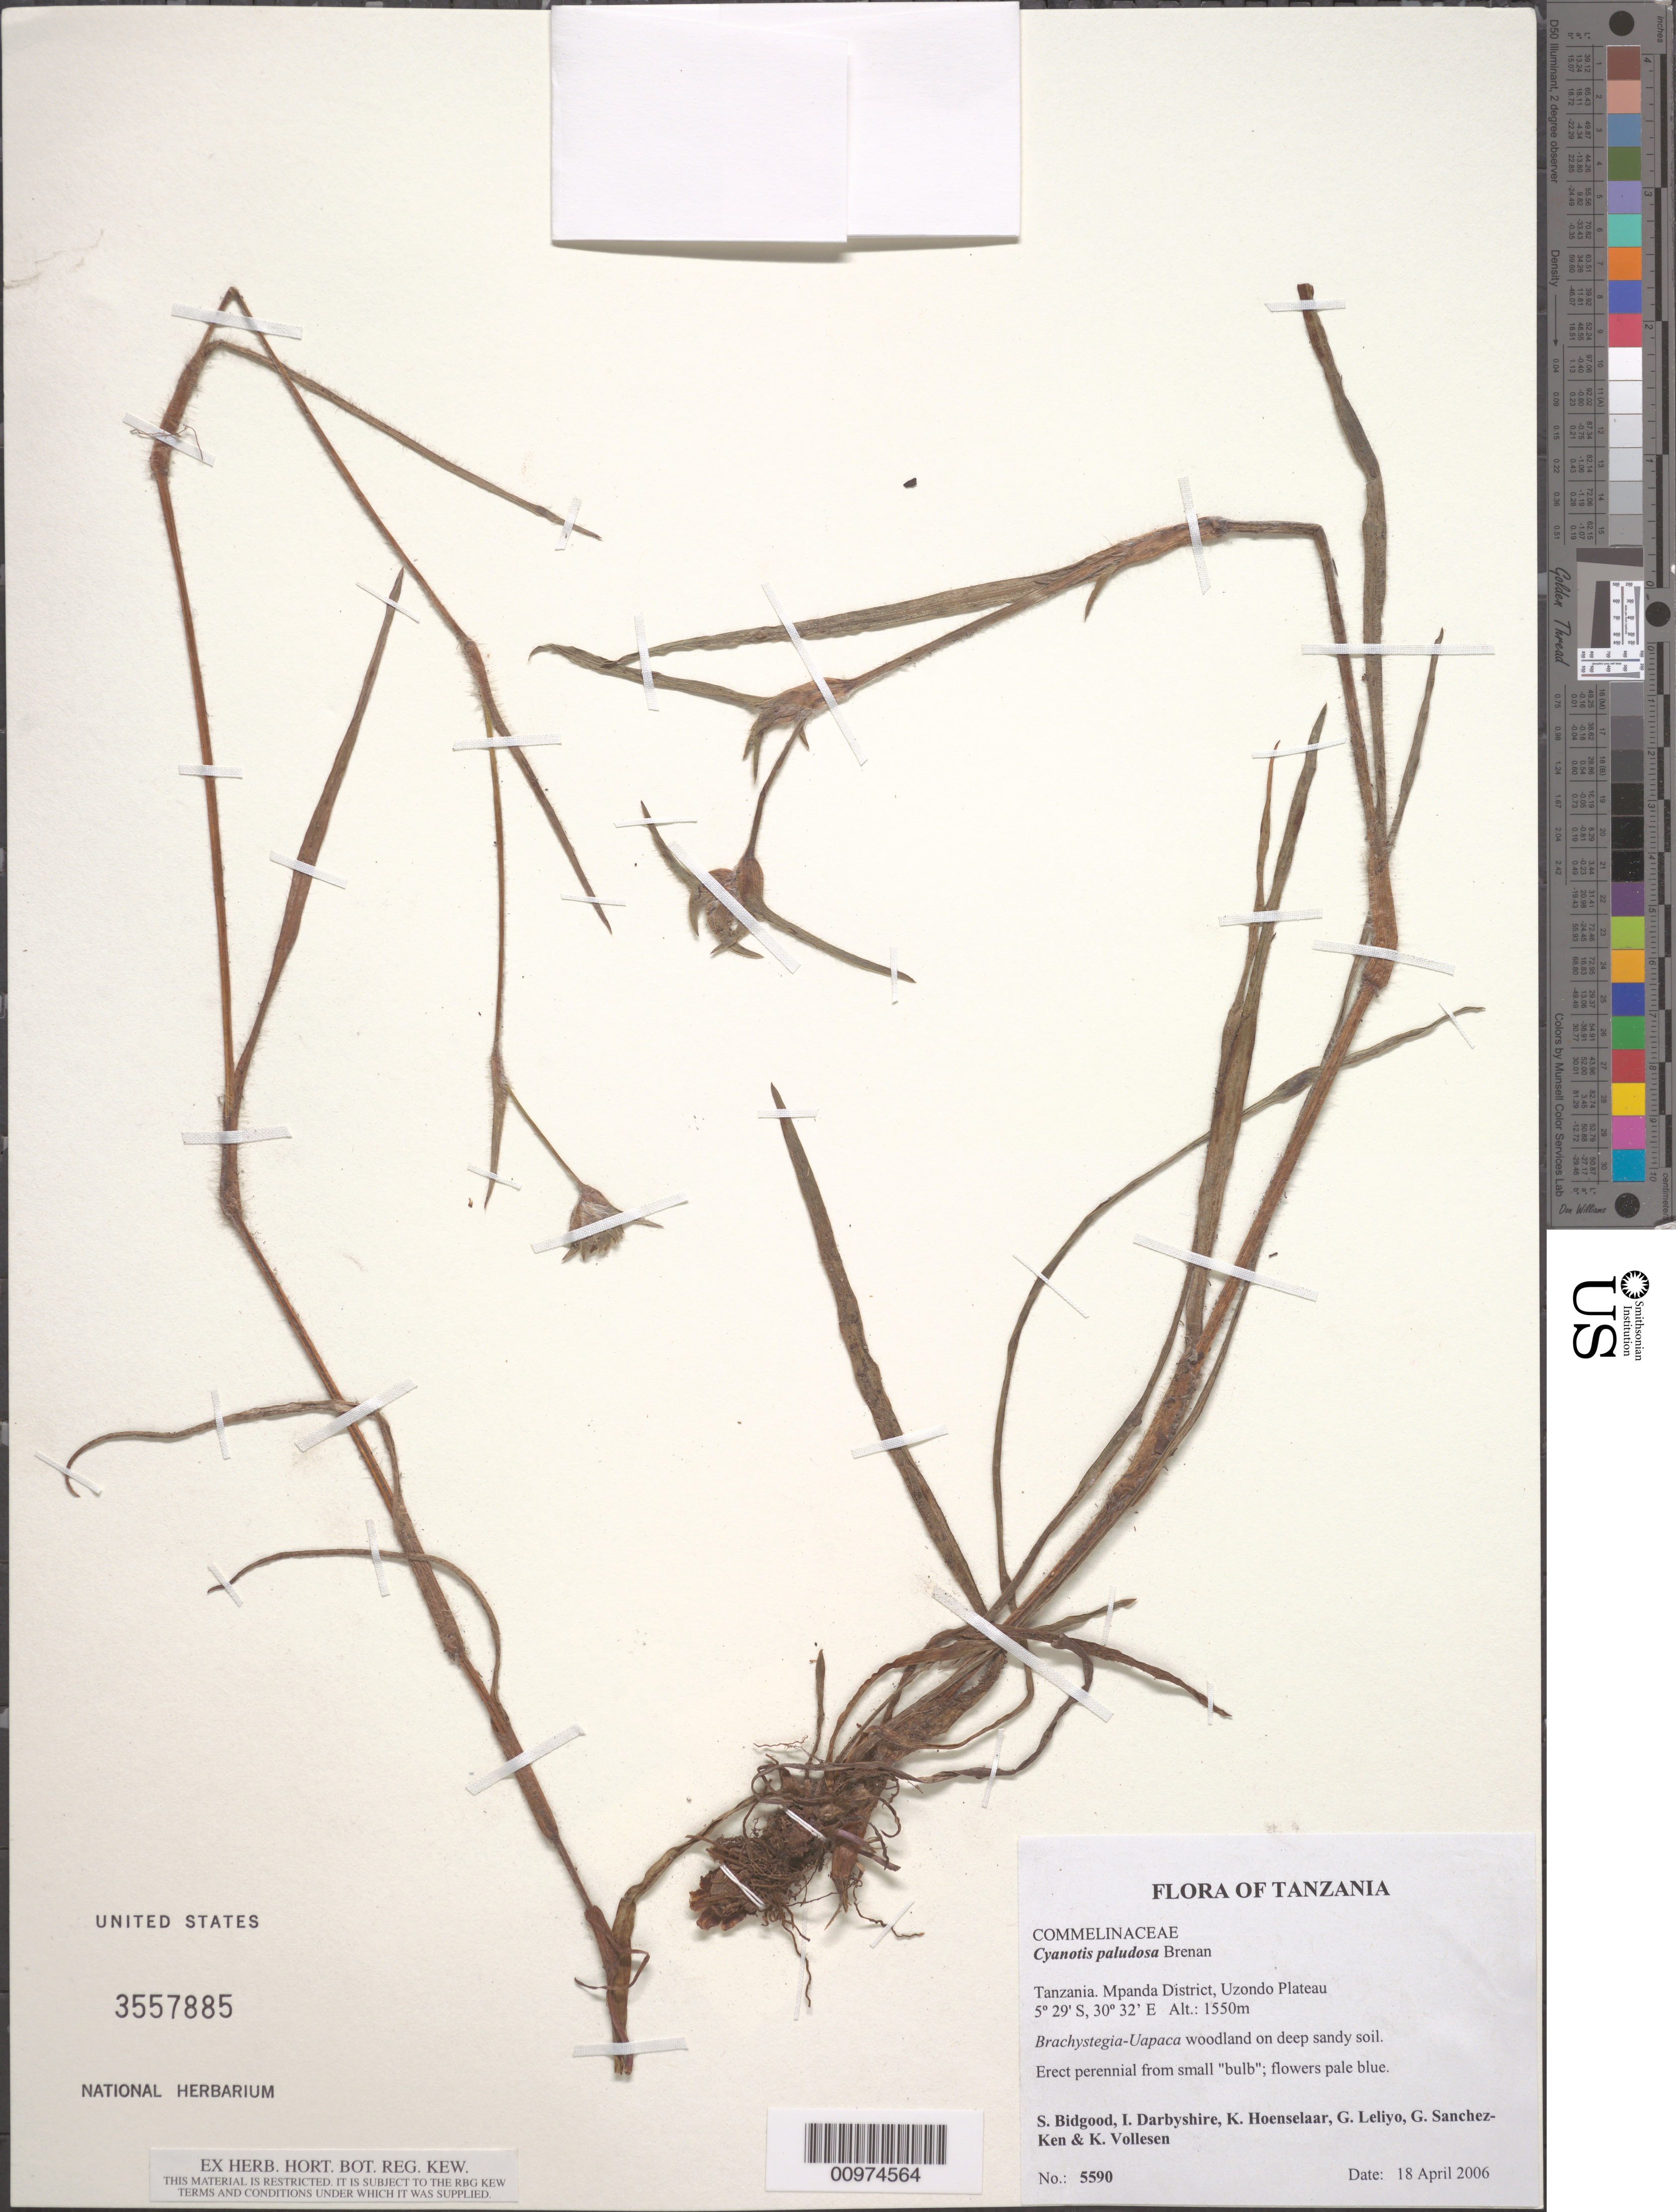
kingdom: Plantae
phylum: Tracheophyta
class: Liliopsida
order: Commelinales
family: Commelinaceae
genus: Cyanotis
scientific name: Cyanotis paludosa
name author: Brenan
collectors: S. Bidgood, I. Darbyshire, K. Hoenselaar, G. Leliyo, G. Sanchez, K. Vollesen & K. Vollesen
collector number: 5590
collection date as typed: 18 Apr 2006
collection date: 2006-04-18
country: Tanzania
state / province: Rukwa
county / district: Mpanda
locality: Uzondo Plateau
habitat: Brachystegia-Uapaca woodland on deep sandy soil.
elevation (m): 1550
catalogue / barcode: US 3557885